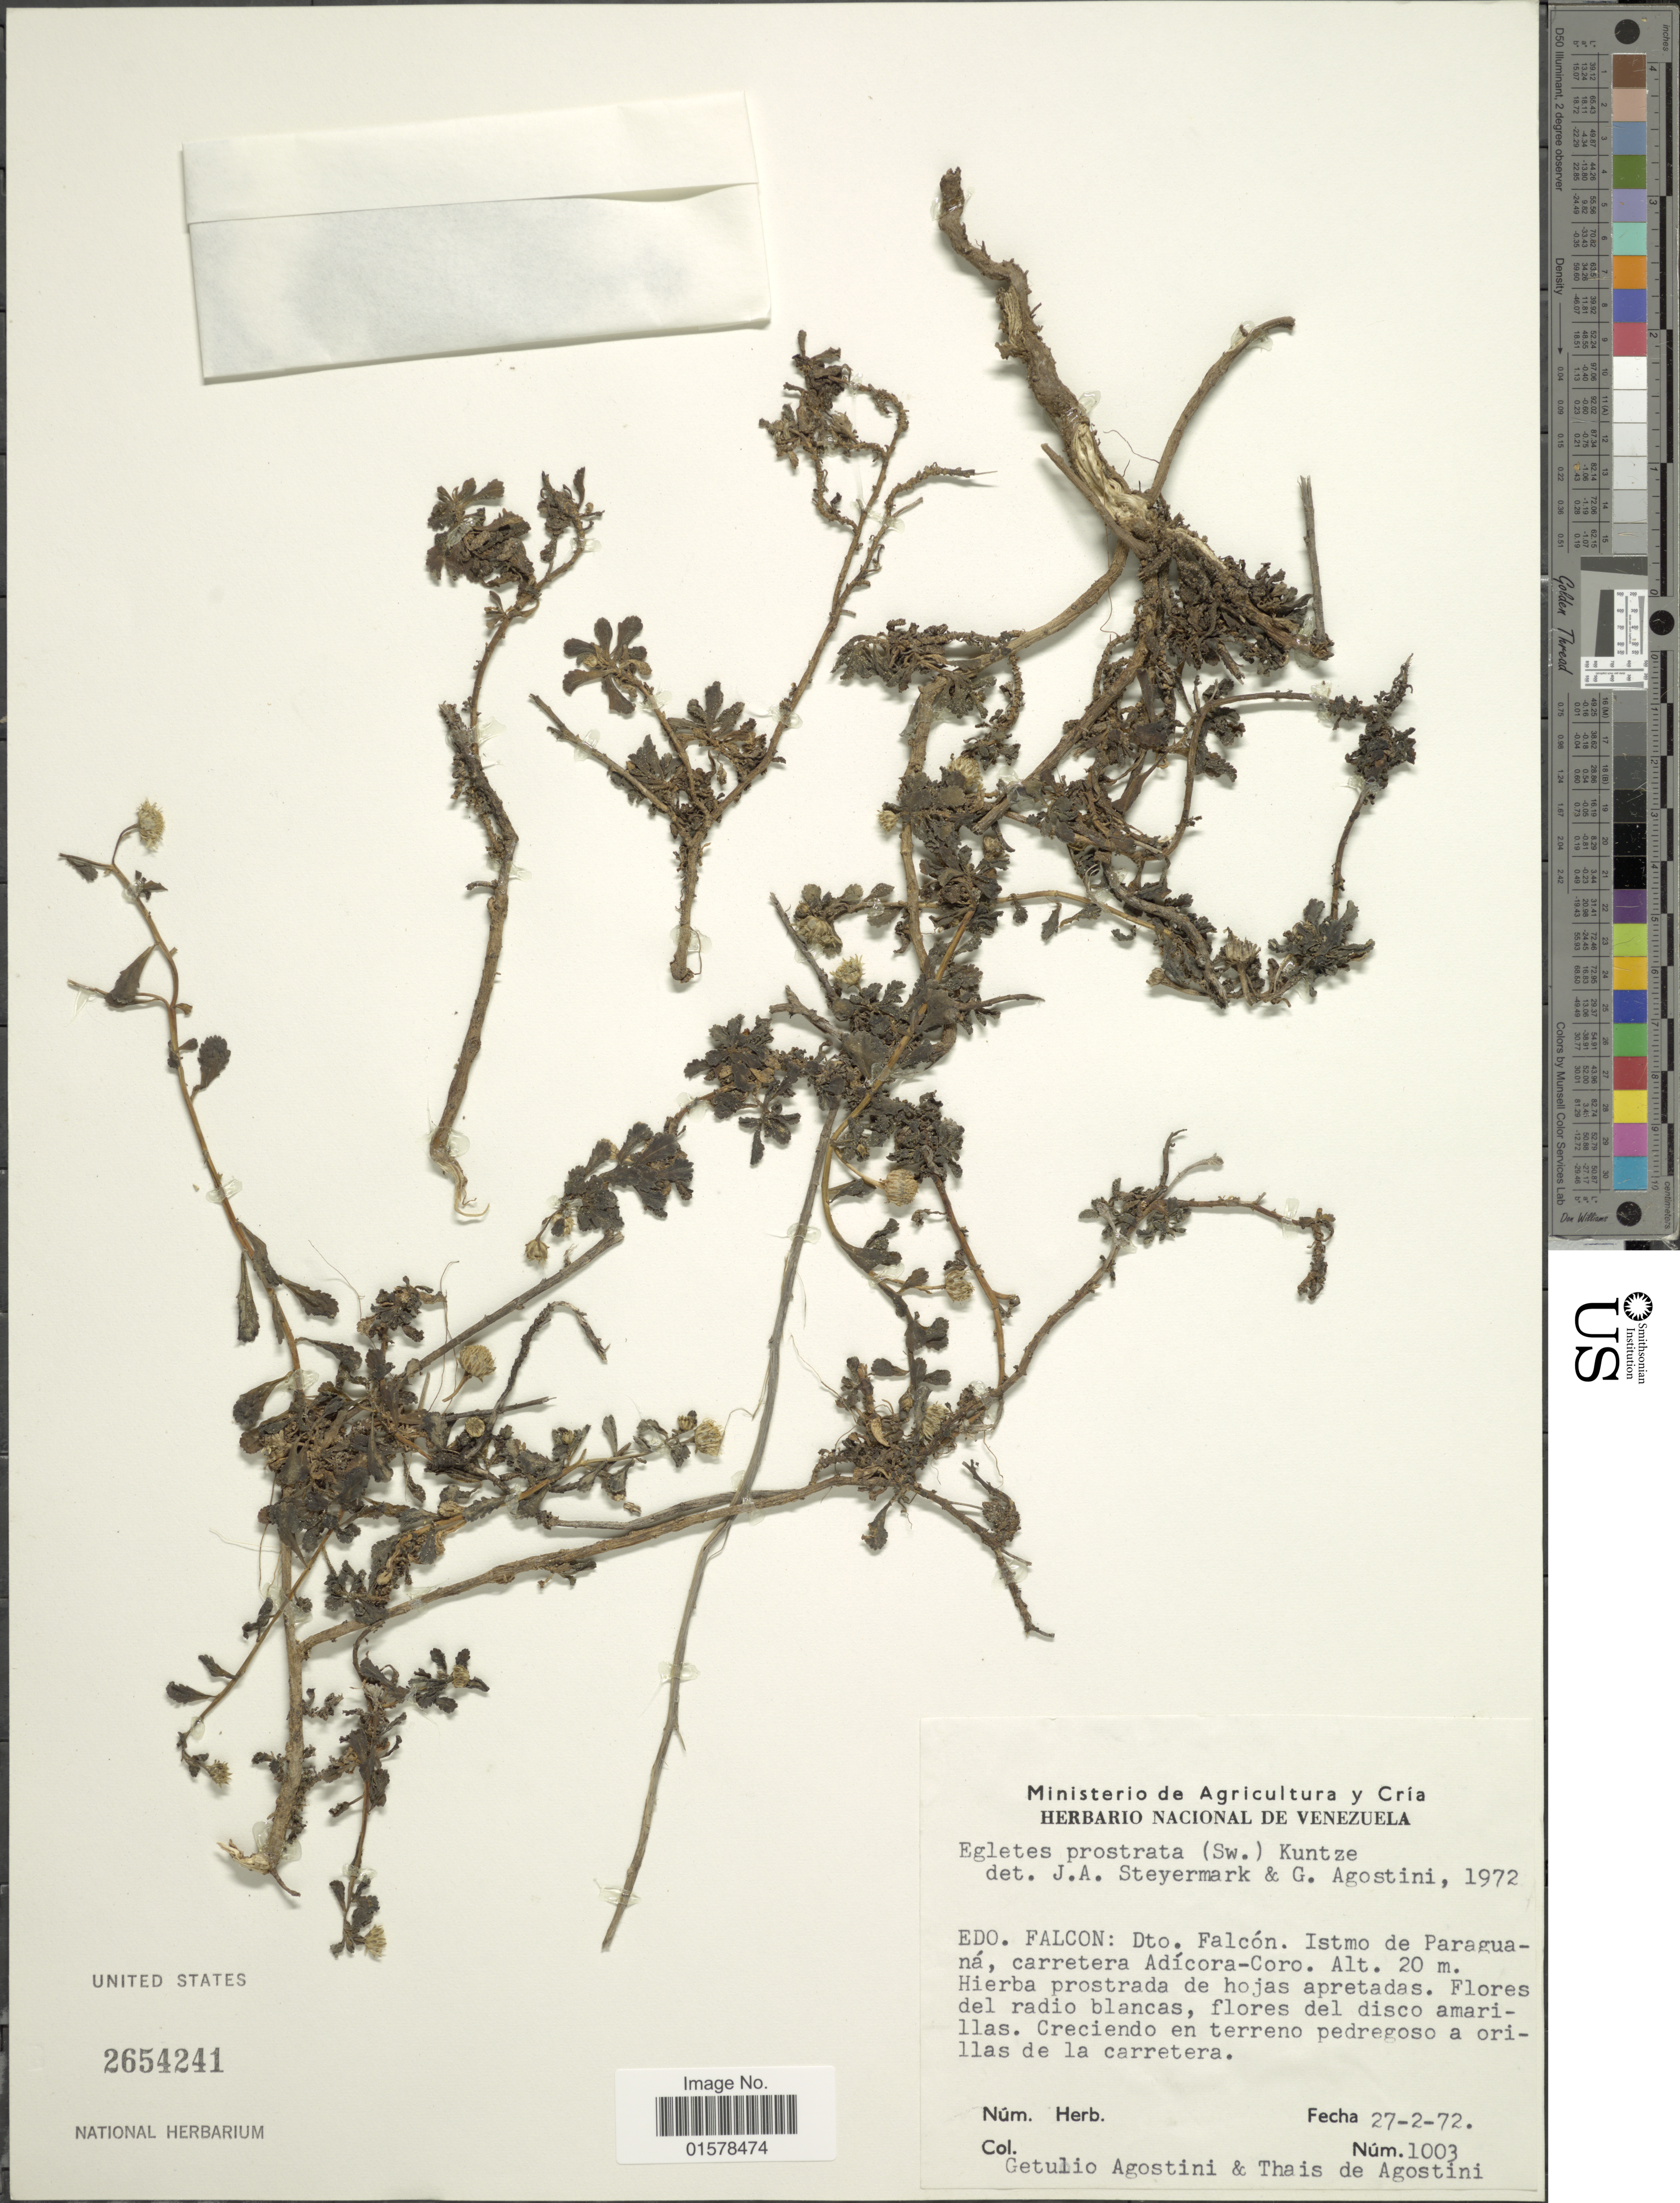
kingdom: Plantae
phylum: Tracheophyta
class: Magnoliopsida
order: Asterales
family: Asteraceae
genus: Egletes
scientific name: Egletes prostrata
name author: (Sw.) Kuntze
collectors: G. Agostini & T. Agostini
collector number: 1003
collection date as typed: Transcribed d/m/y: 27/2/72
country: Venezuela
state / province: Falcón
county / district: Falcón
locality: Venezuela. Edo. Falcon: Dto. Falcon. Istmo de Paraguana, carretera Adicora-Coro.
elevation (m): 20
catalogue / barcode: US 2654241